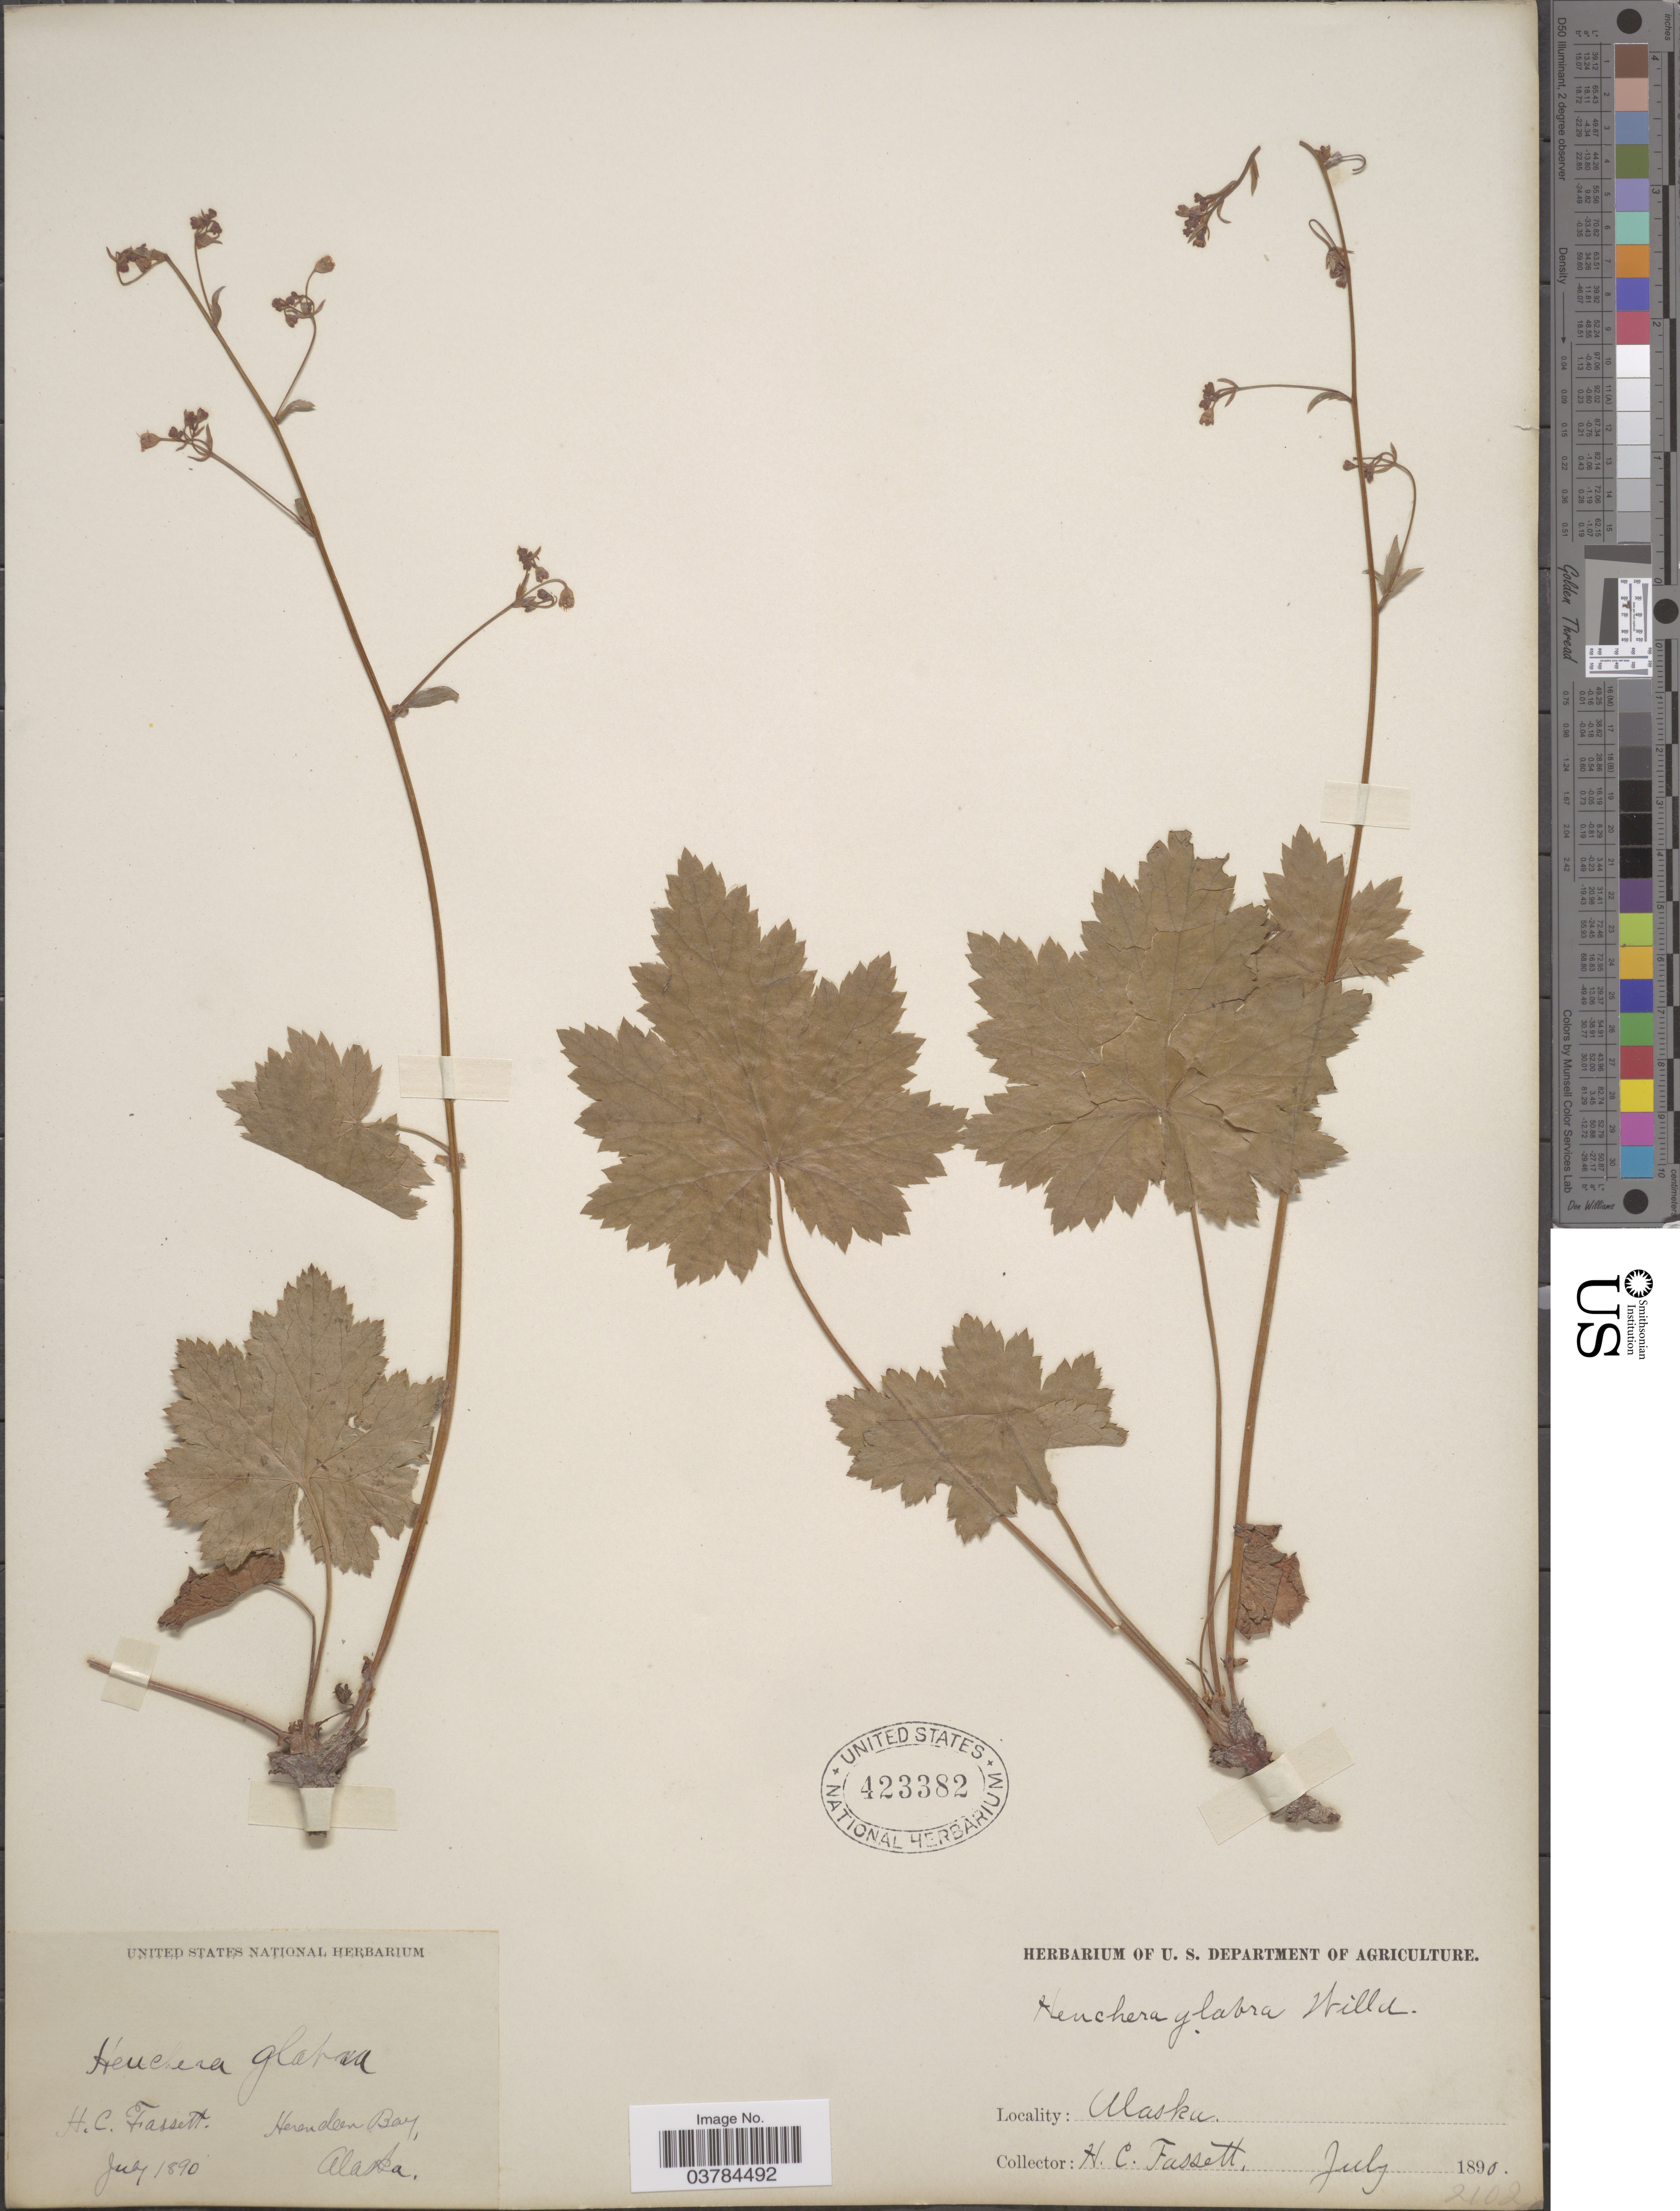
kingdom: Plantae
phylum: Tracheophyta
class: Magnoliopsida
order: Saxifragales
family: Saxifragaceae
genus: Heuchera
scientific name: Heuchera glabra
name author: Willd. ex Roem. & Schult.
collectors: H. C. Fassett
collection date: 1890-07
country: United States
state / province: Alaska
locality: Herendeen Bay.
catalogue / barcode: US 423382